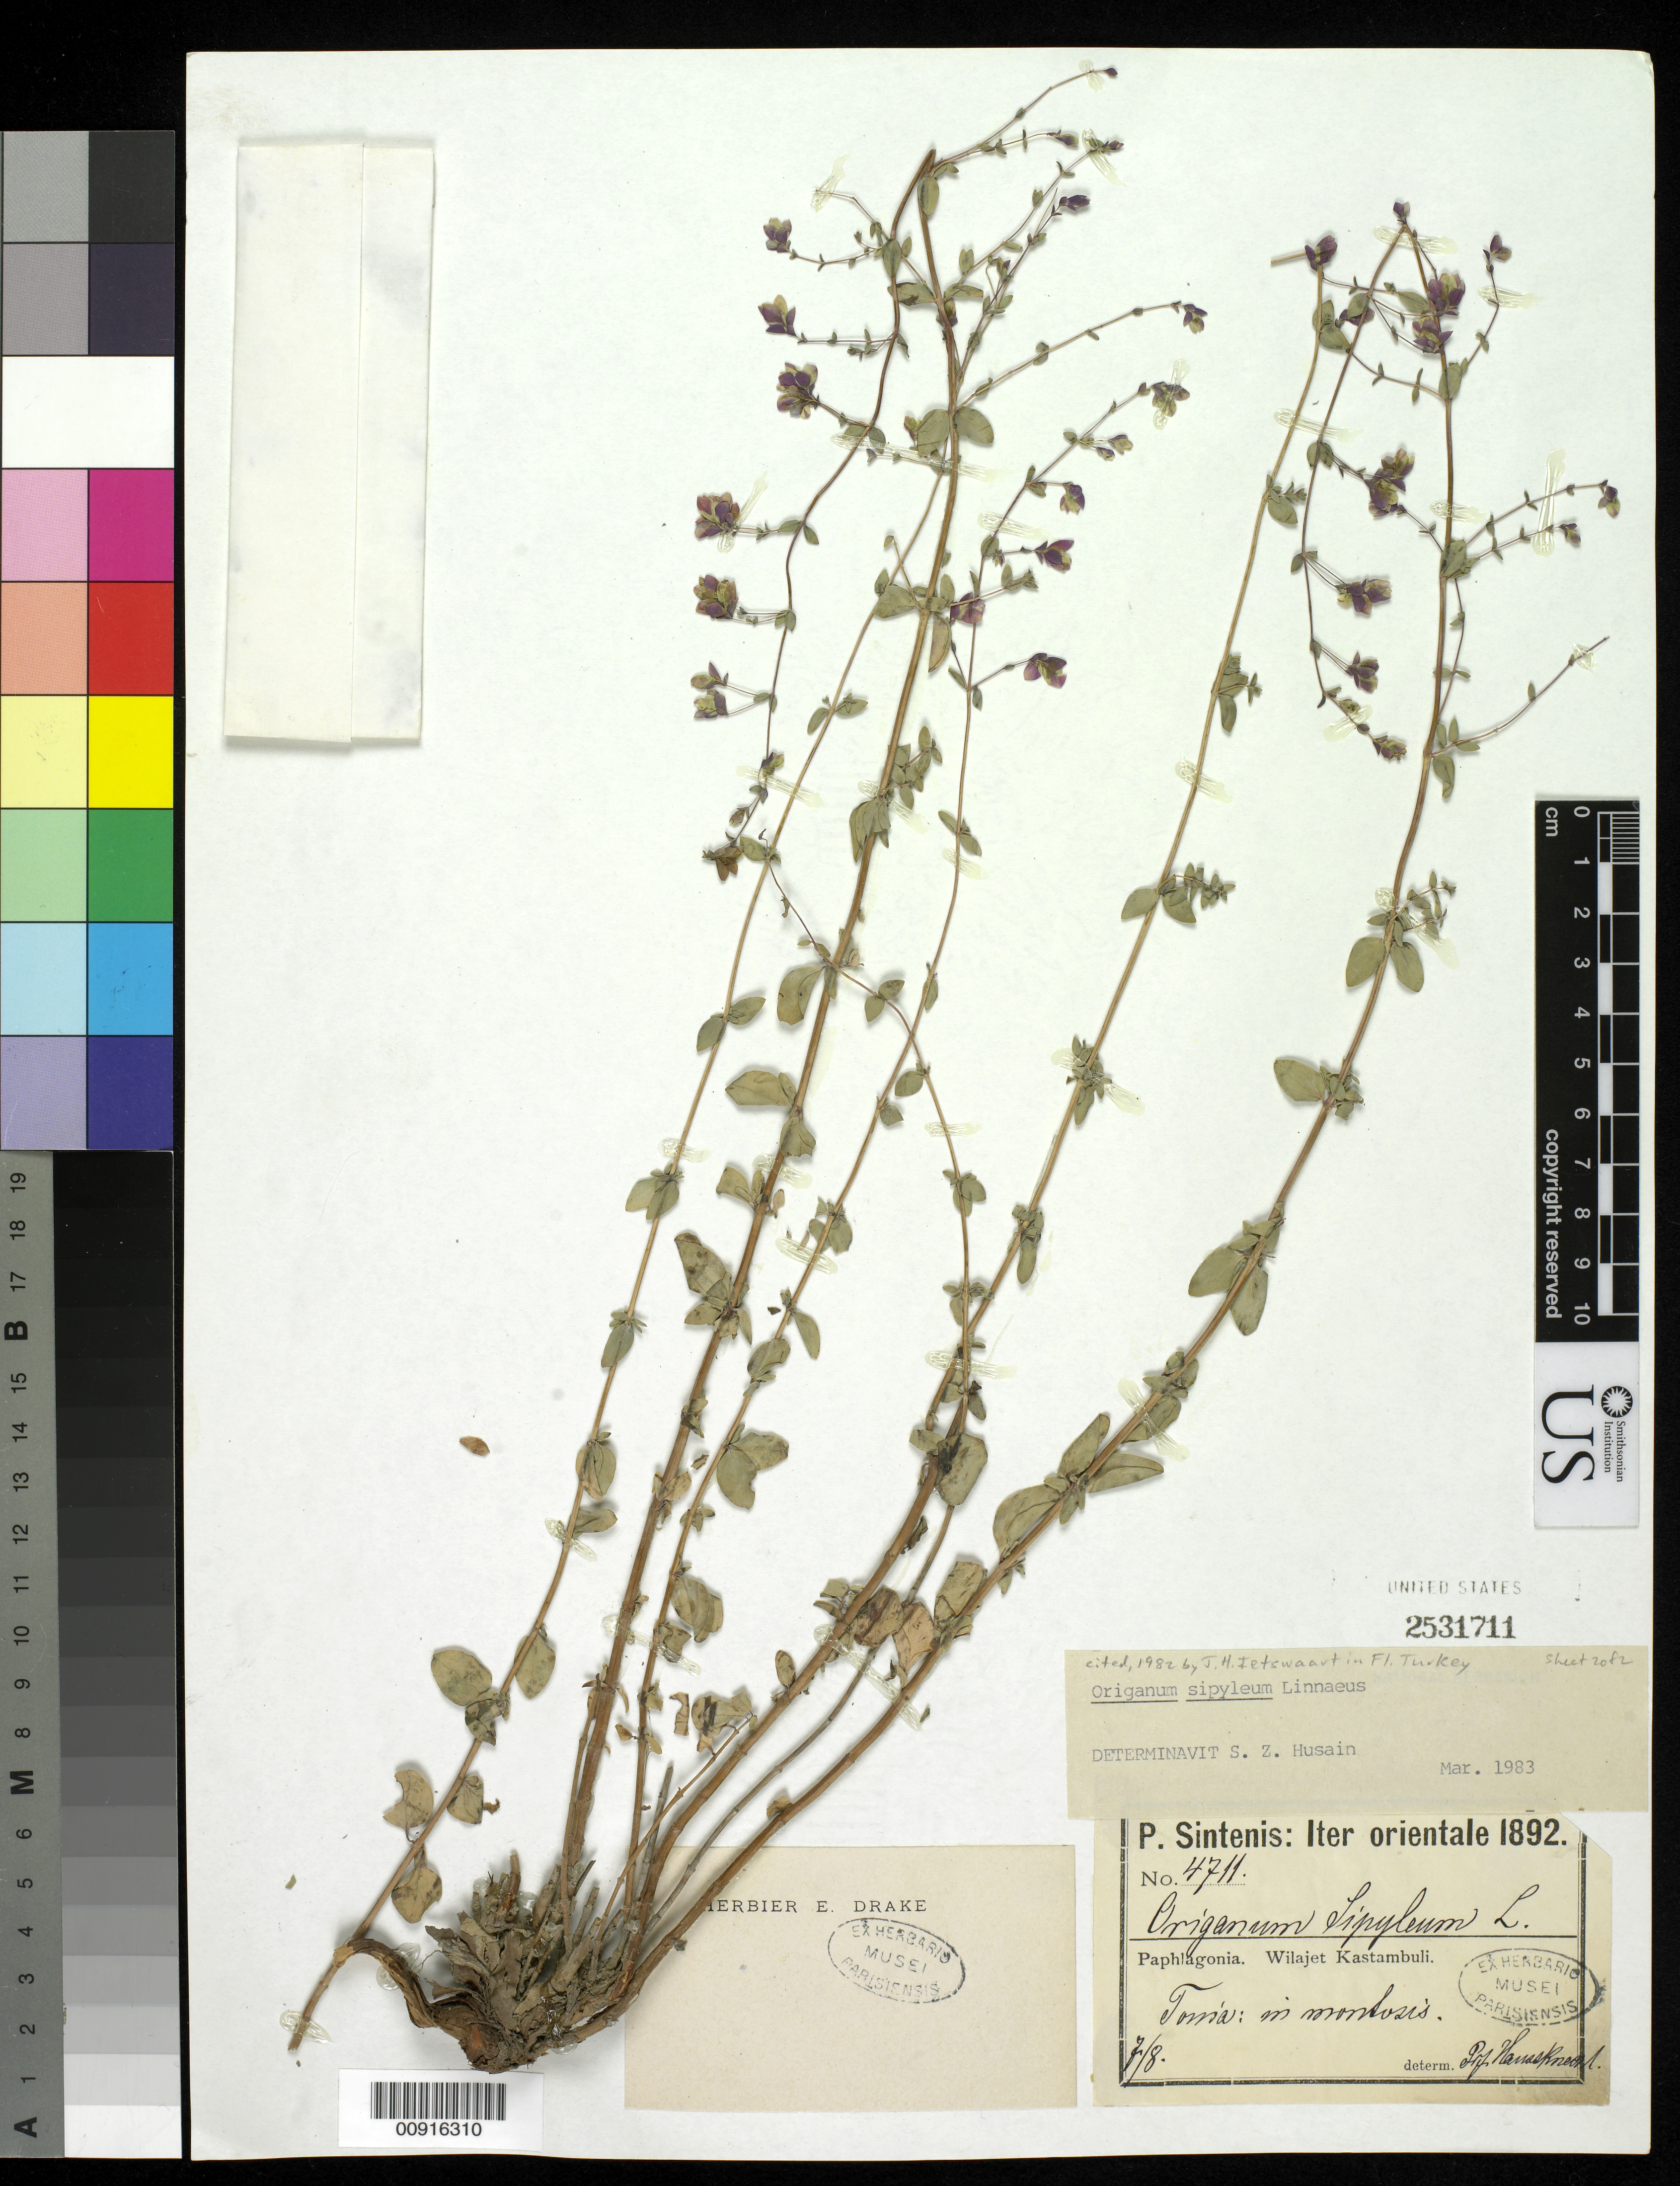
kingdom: Plantae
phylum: Tracheophyta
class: Magnoliopsida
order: Lamiales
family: Lamiaceae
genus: Origanum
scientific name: Origanum sipyleum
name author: L.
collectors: P. Sintenis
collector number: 4711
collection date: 1892-08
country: Turkey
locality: Paphlagonia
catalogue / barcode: US 2531711